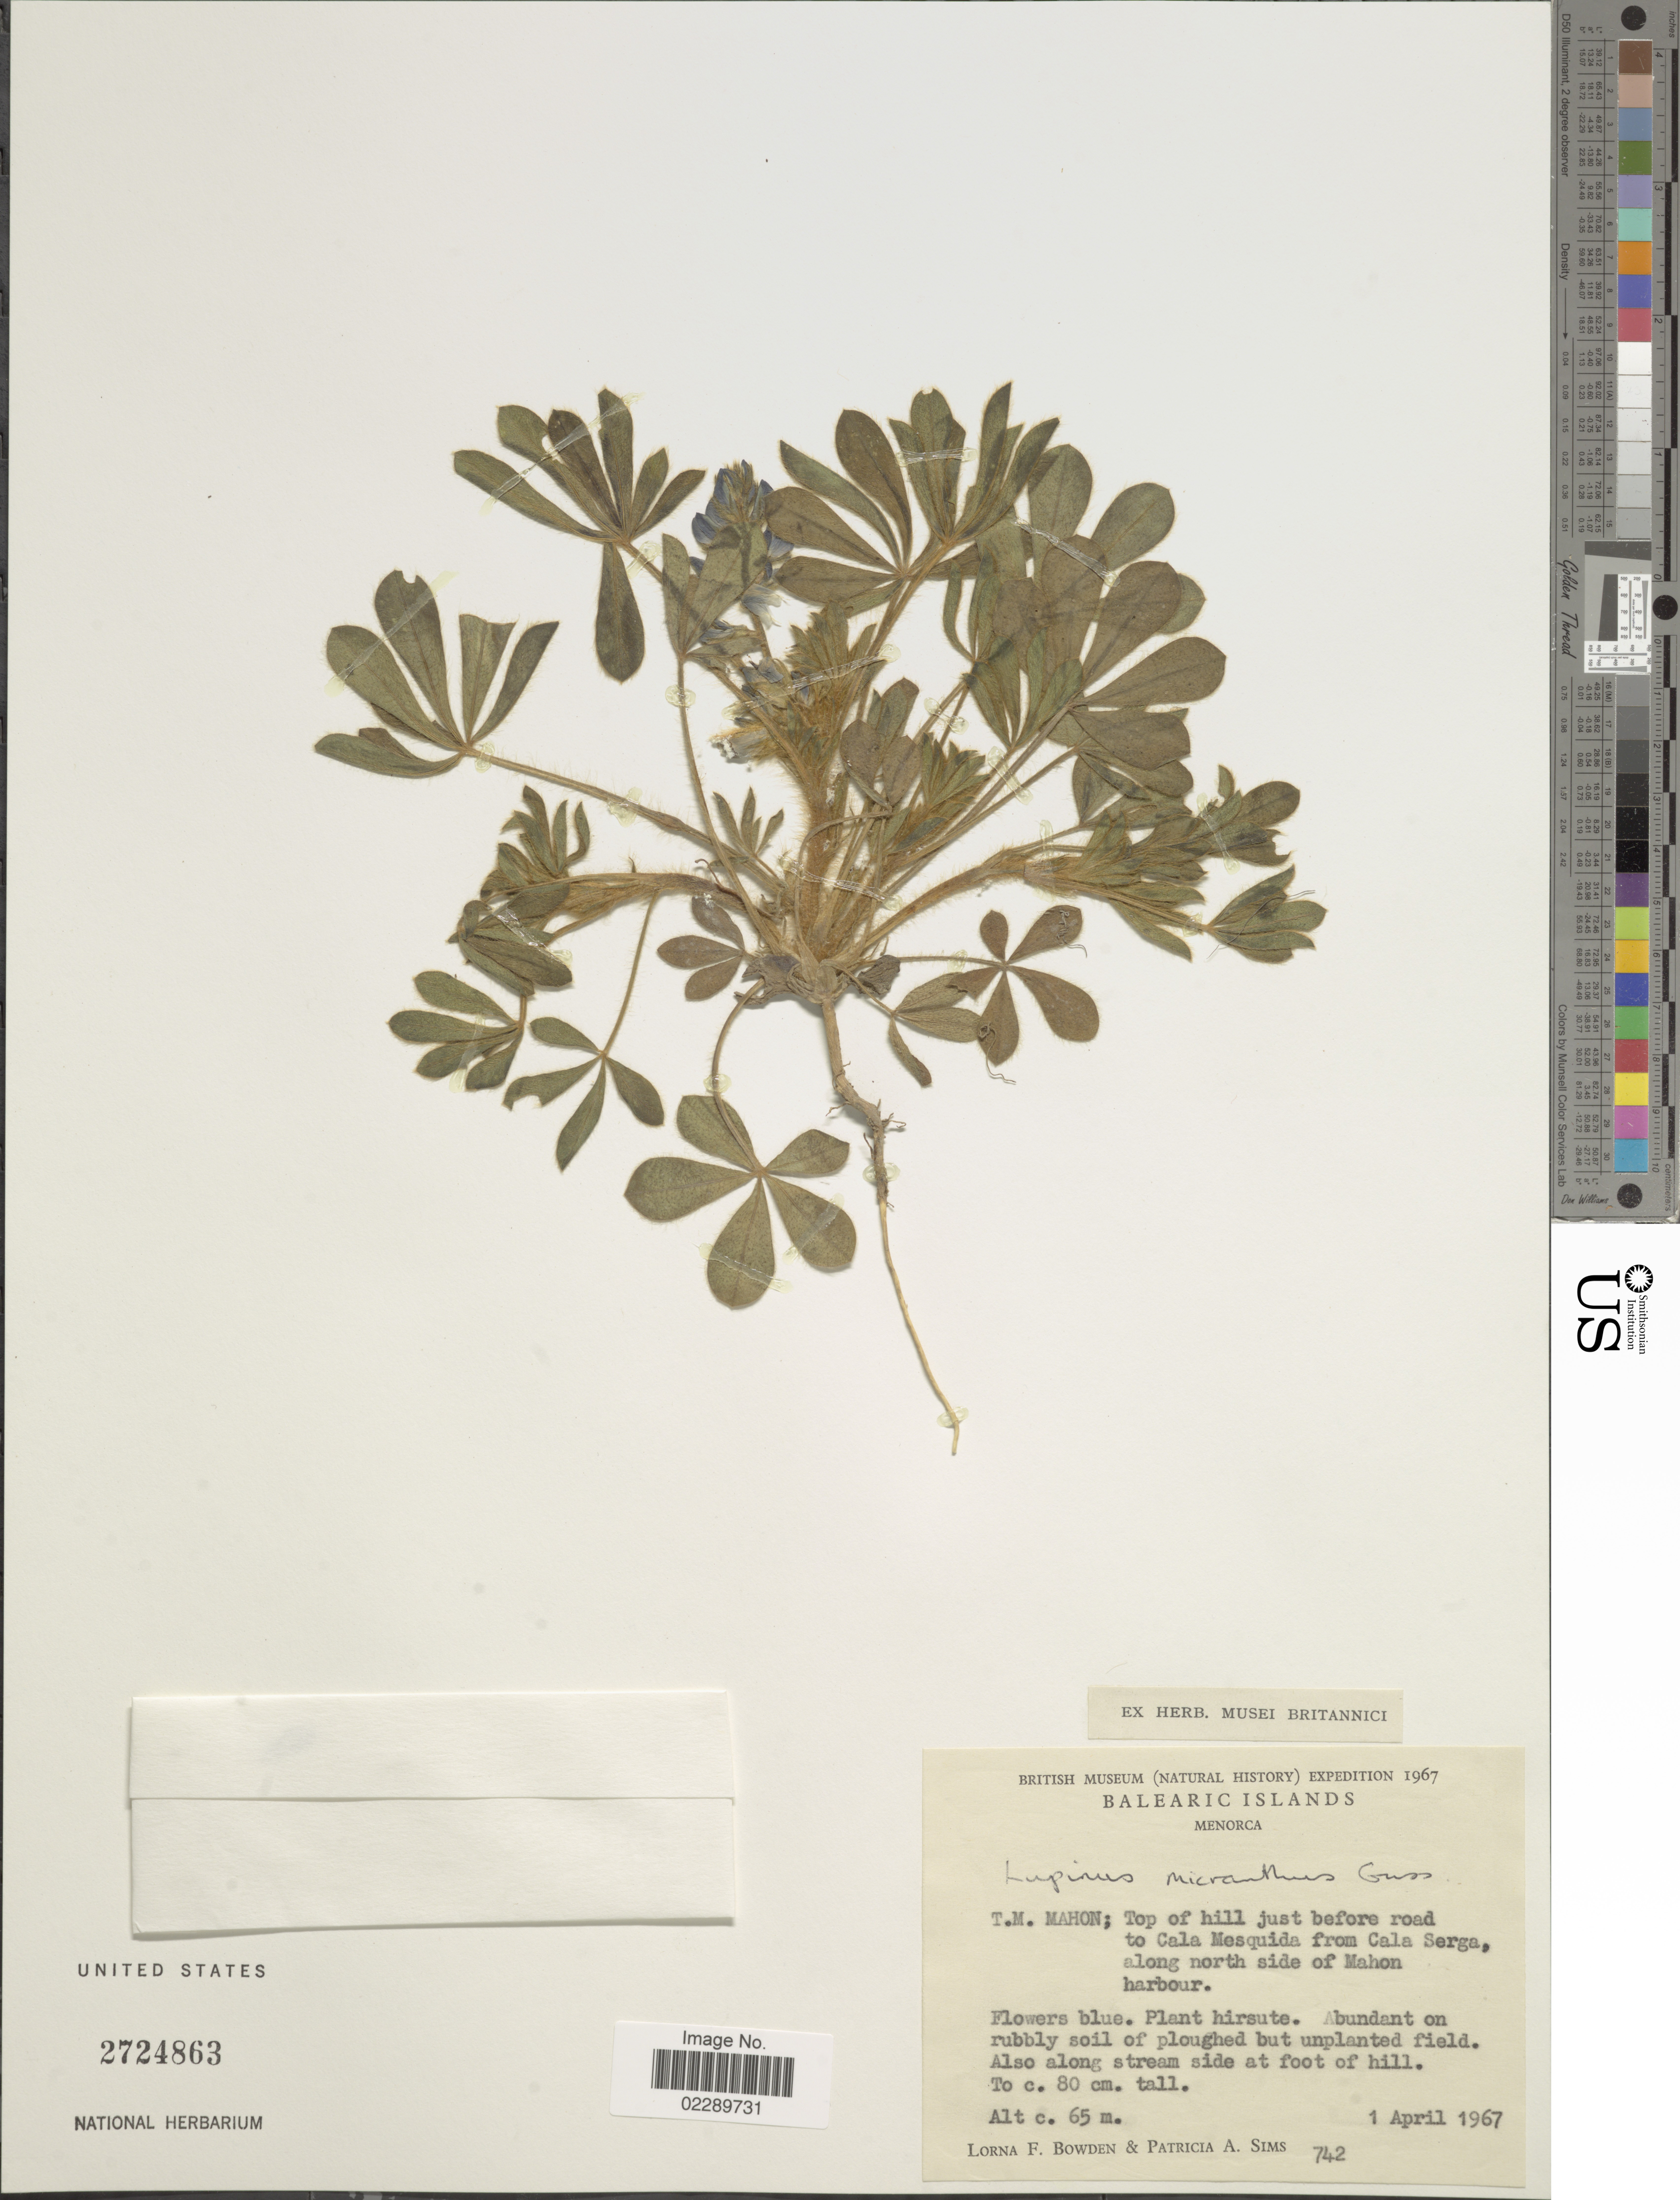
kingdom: Plantae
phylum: Tracheophyta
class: Magnoliopsida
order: Fabales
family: Fabaceae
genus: Lupinus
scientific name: Lupinus micranthus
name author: Douglas ex Lindl.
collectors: L. F. Bowden & P. A. Sims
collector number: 742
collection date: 1967-04-01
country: Spain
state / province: Islas Baleares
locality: Balearic Islands. Menorca. T.M. Mahon; Top of hill just before road o Cala Mesquida from Cala Serga, along north side of Mahon harbour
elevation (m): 65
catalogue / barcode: US 2724863